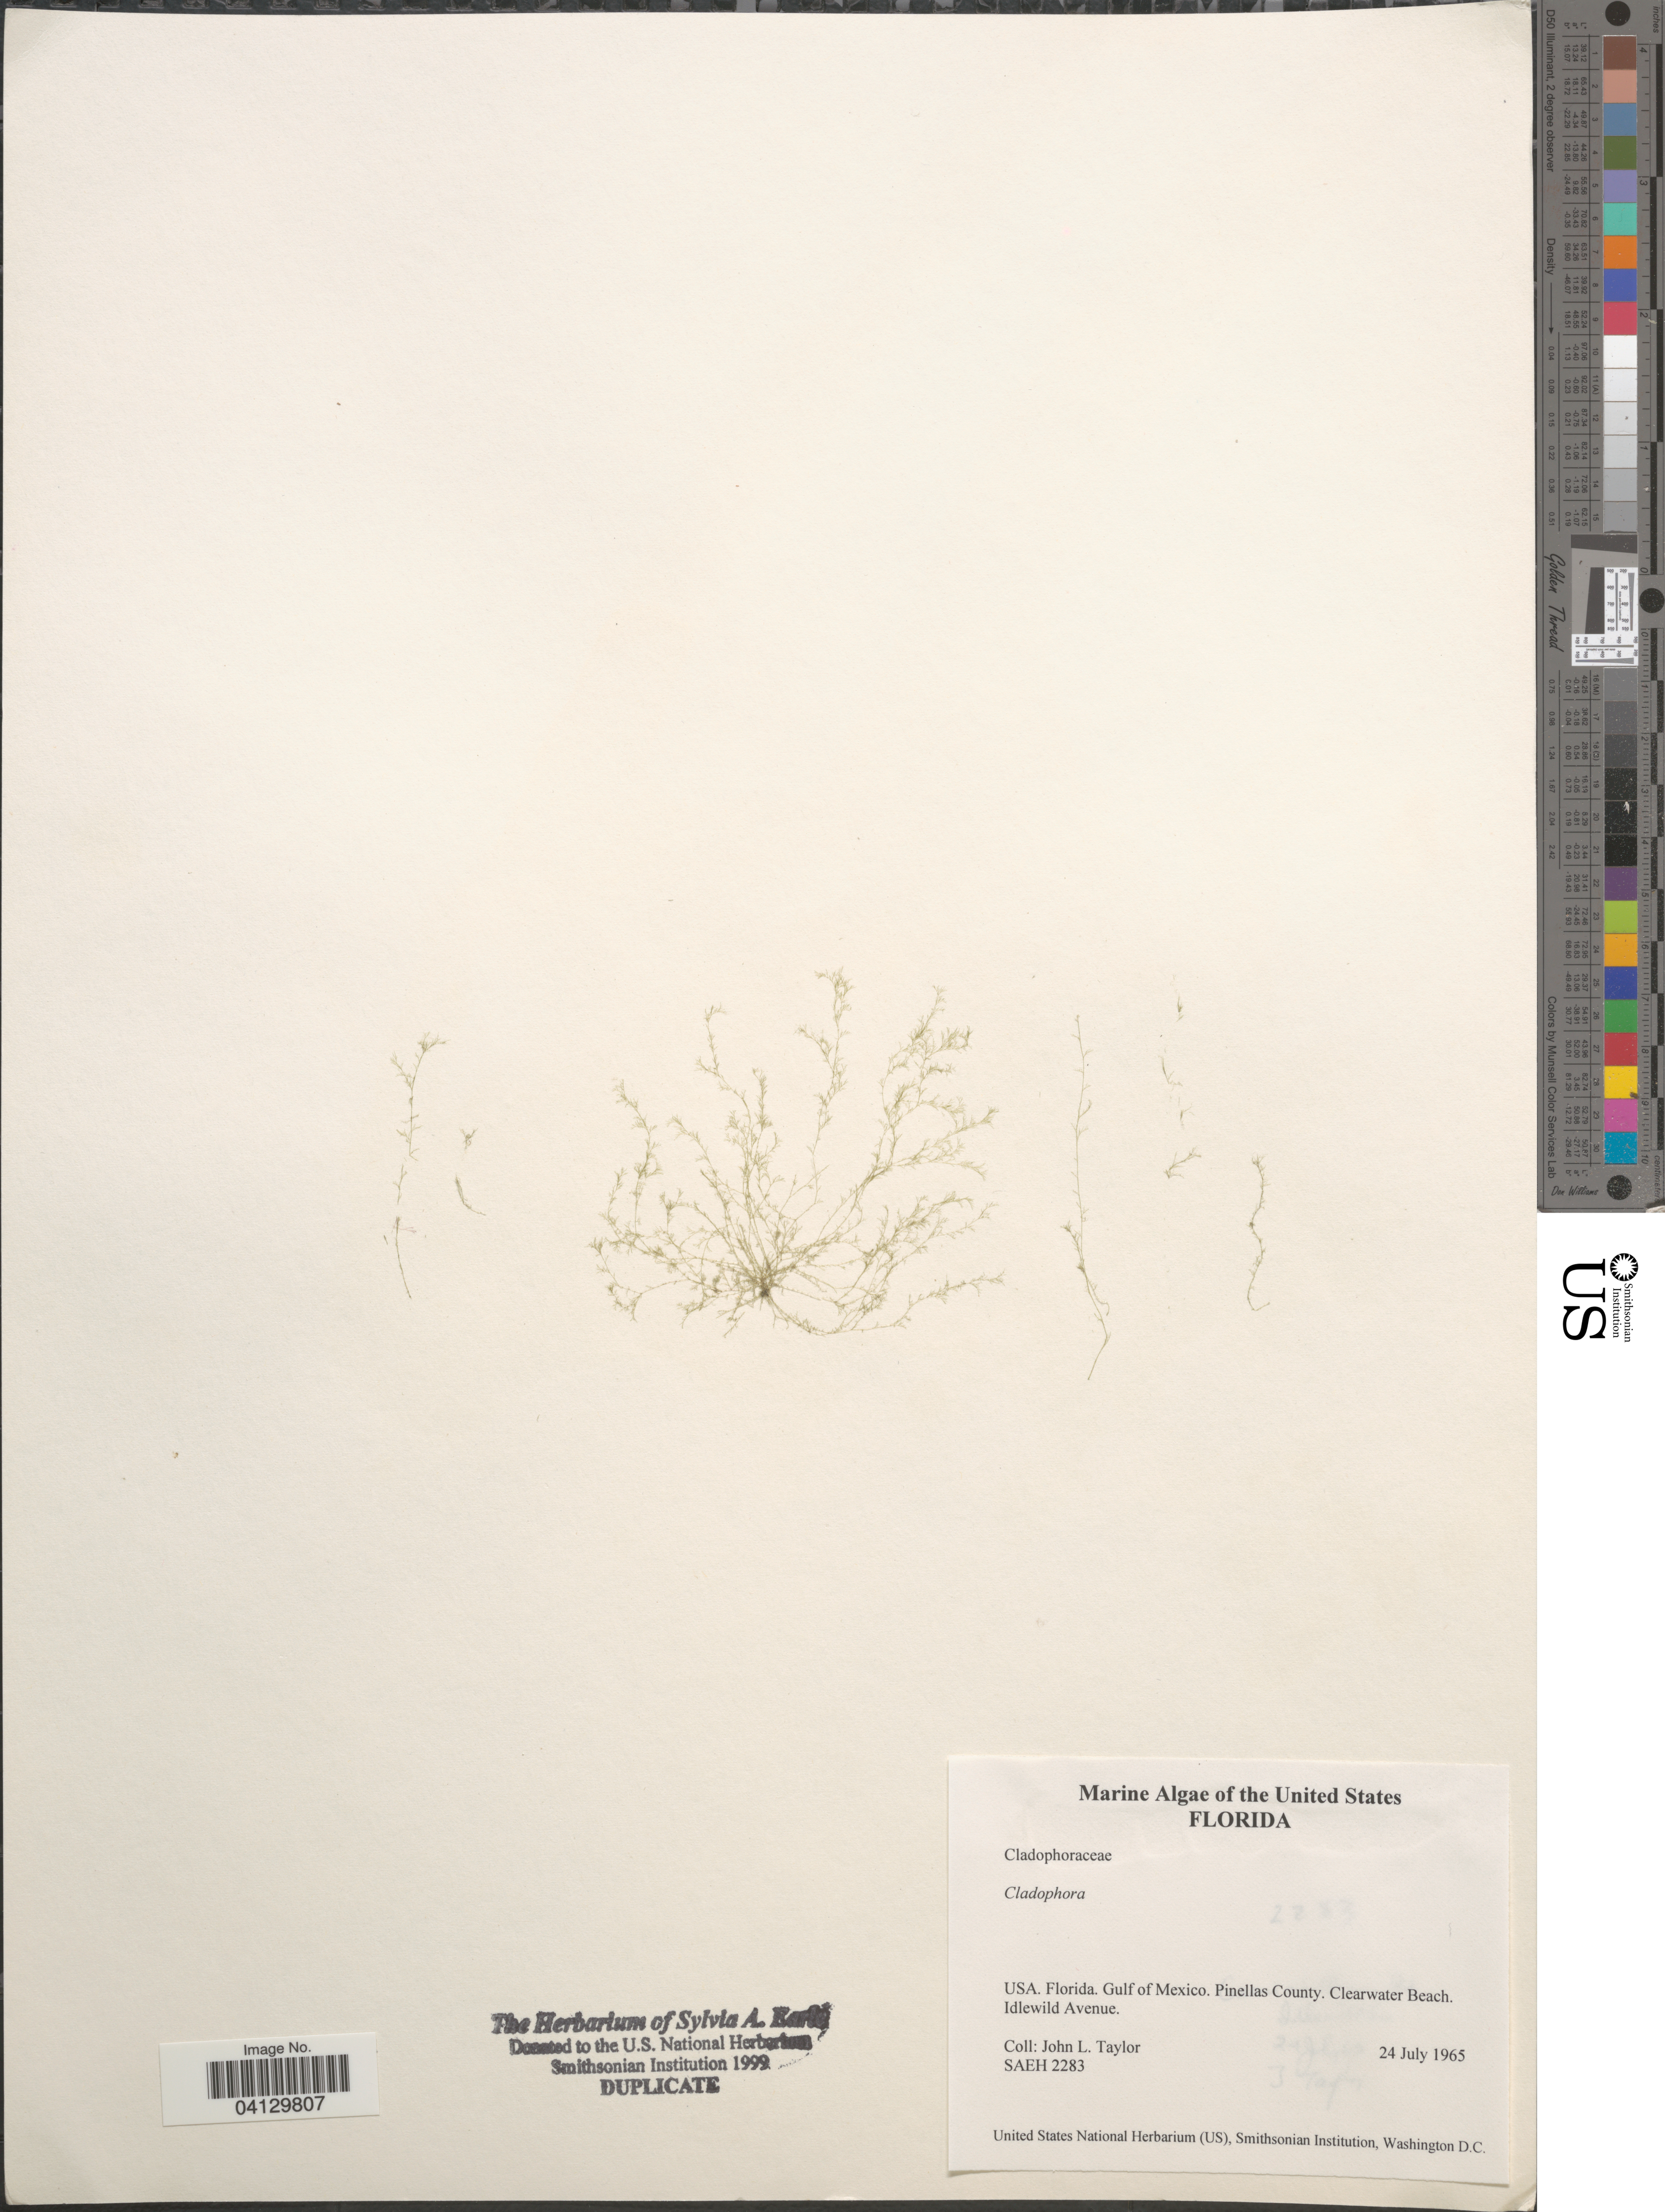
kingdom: Plantae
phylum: Chlorophyta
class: Ulvophyceae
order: Cladophorales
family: Cladophoraceae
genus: Cladophora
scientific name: Cladophora sp.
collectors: J. L. Taylor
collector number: SAEH2283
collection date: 1965-07-24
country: United States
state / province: Florida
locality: Gulf of Mexico. Pinellas County. Clearwater Beach. Idlewild Avenue.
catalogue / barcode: US 329053